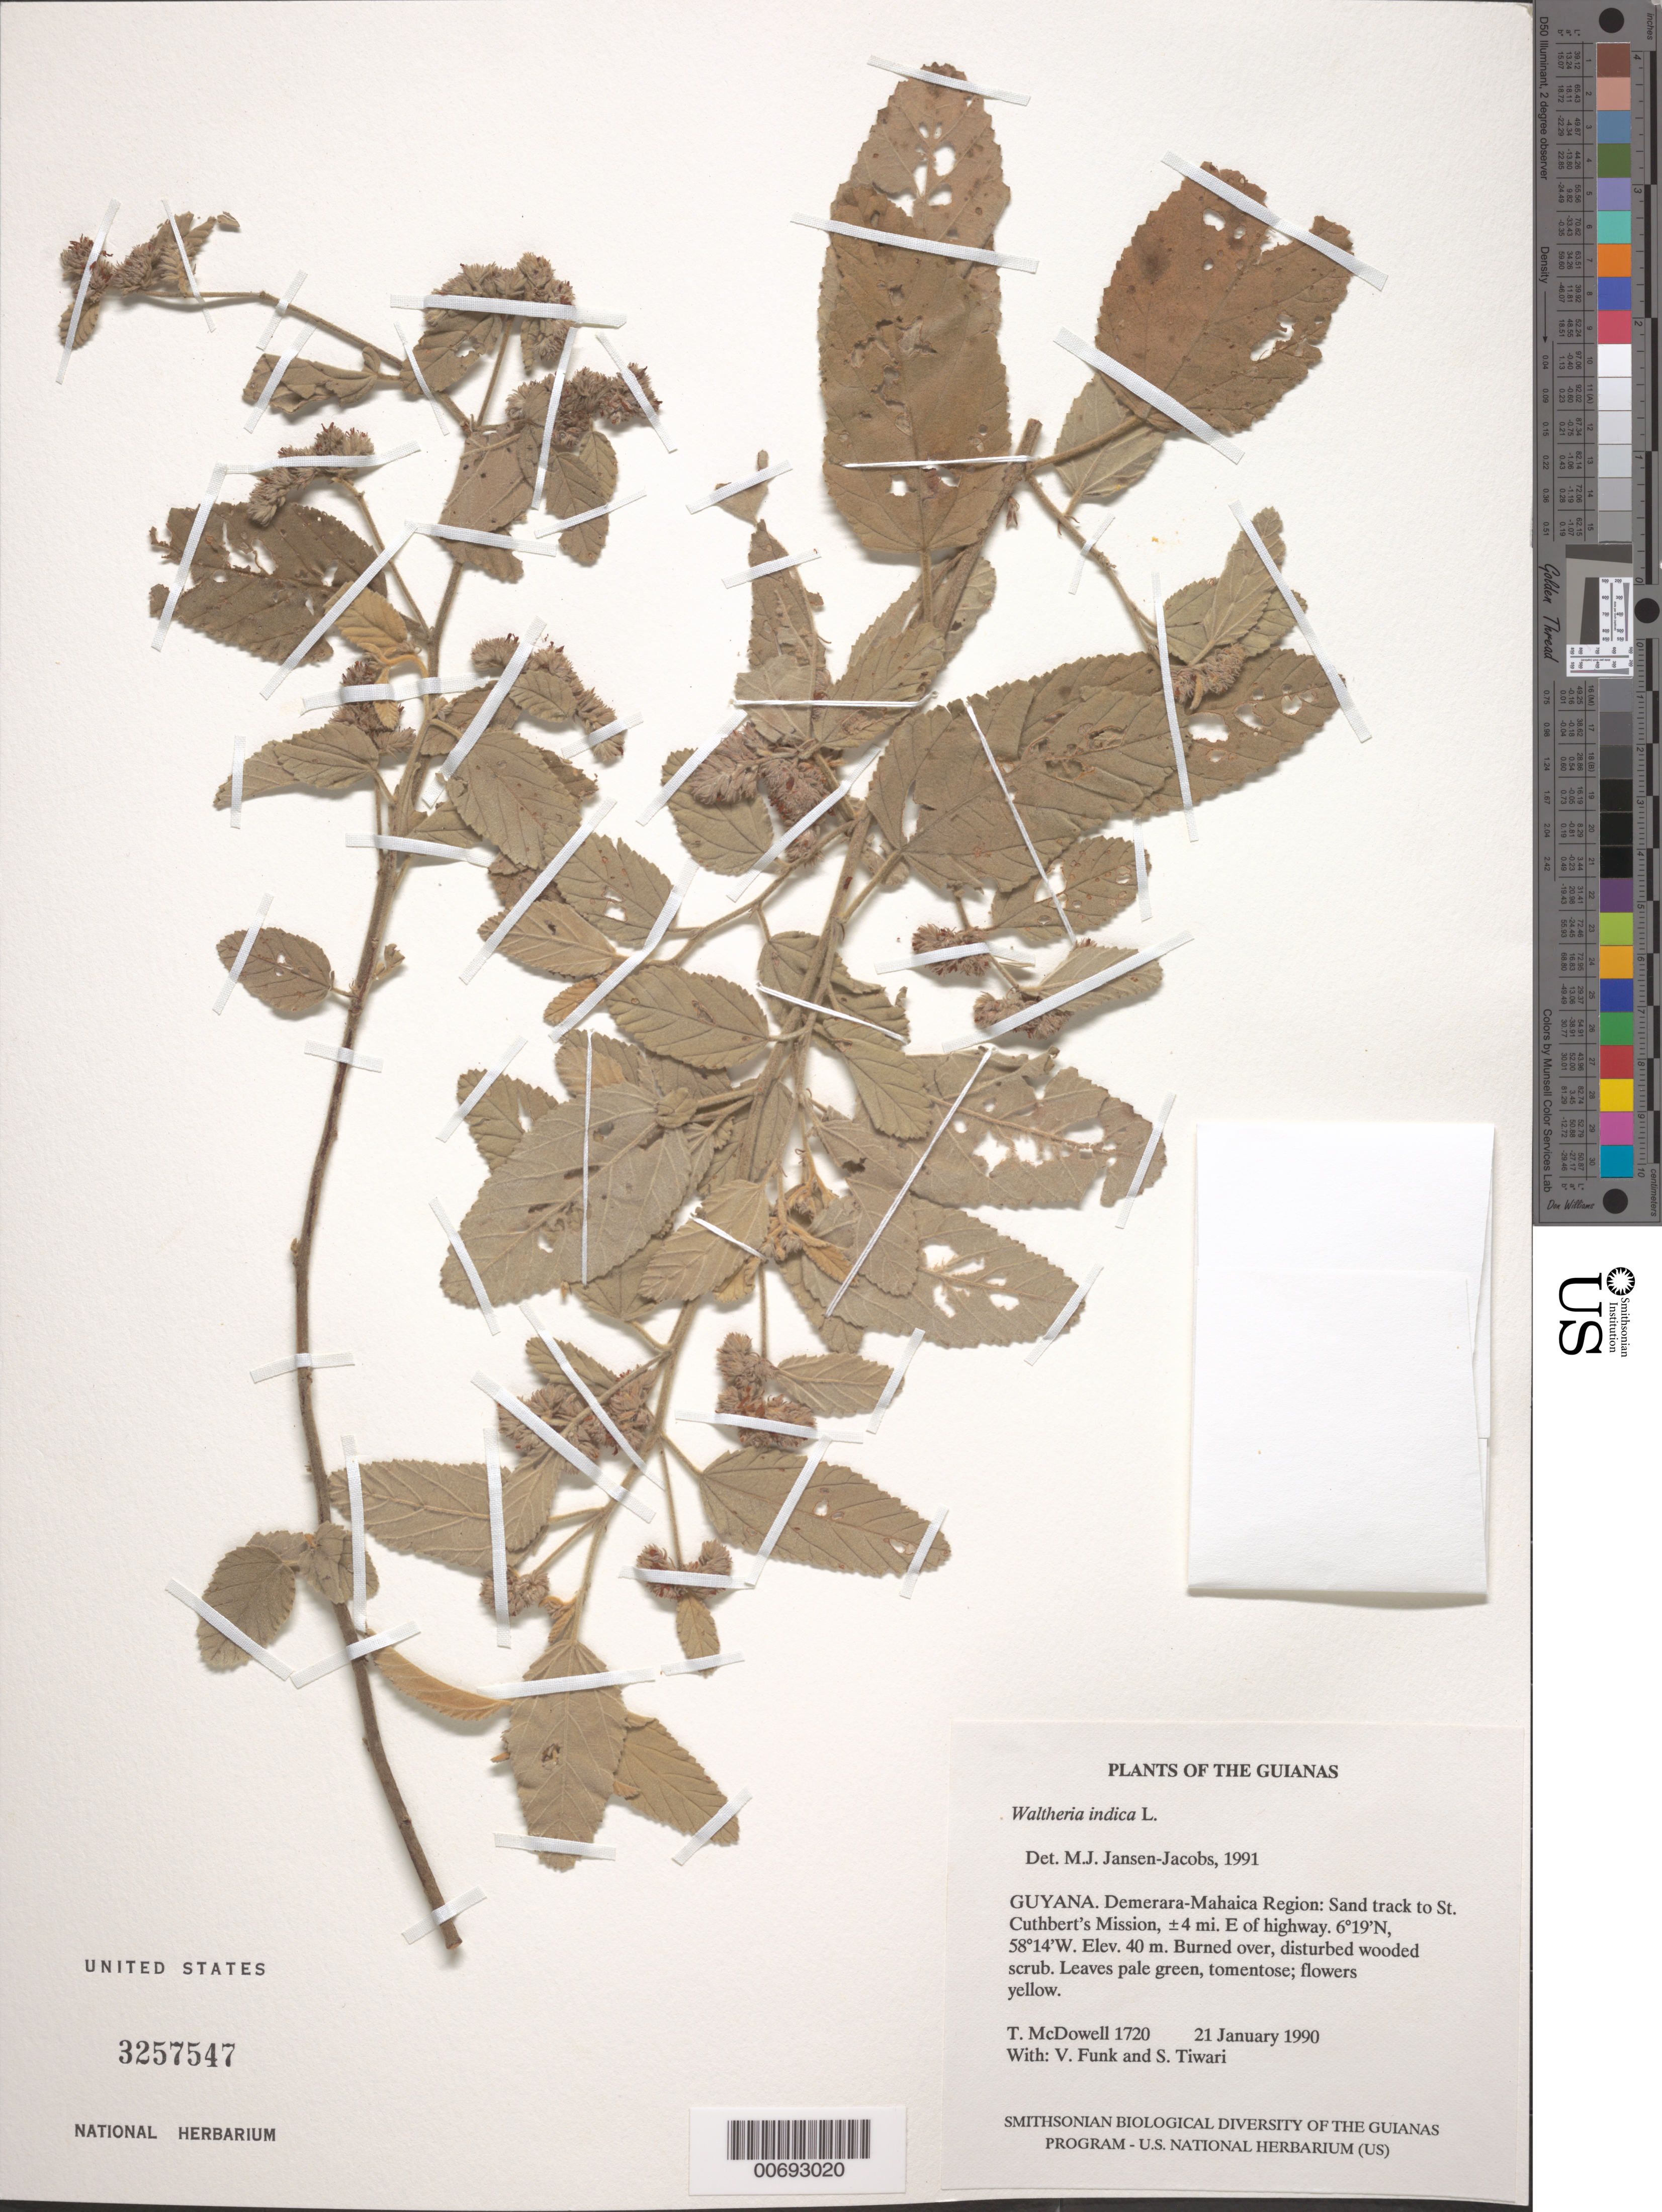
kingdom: Plantae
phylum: Tracheophyta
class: Magnoliopsida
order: Malvales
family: Malvaceae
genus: Waltheria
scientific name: Waltheria indica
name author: L.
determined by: Jansen-Jacobs, M. J., (U), Nationaal Herbarium Nederland, Utrecht University branch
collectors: T. McDowell, V. Funk & S. Tiwari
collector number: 1720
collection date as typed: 21 January 1990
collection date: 1990-01-21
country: Guyana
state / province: Demerara-Mahaica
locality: Sand track to St. Cuthbert's Mission, ±4 mi. E of highway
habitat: Burned over, highly disturbed wooded scrub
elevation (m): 40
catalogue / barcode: US 3257547